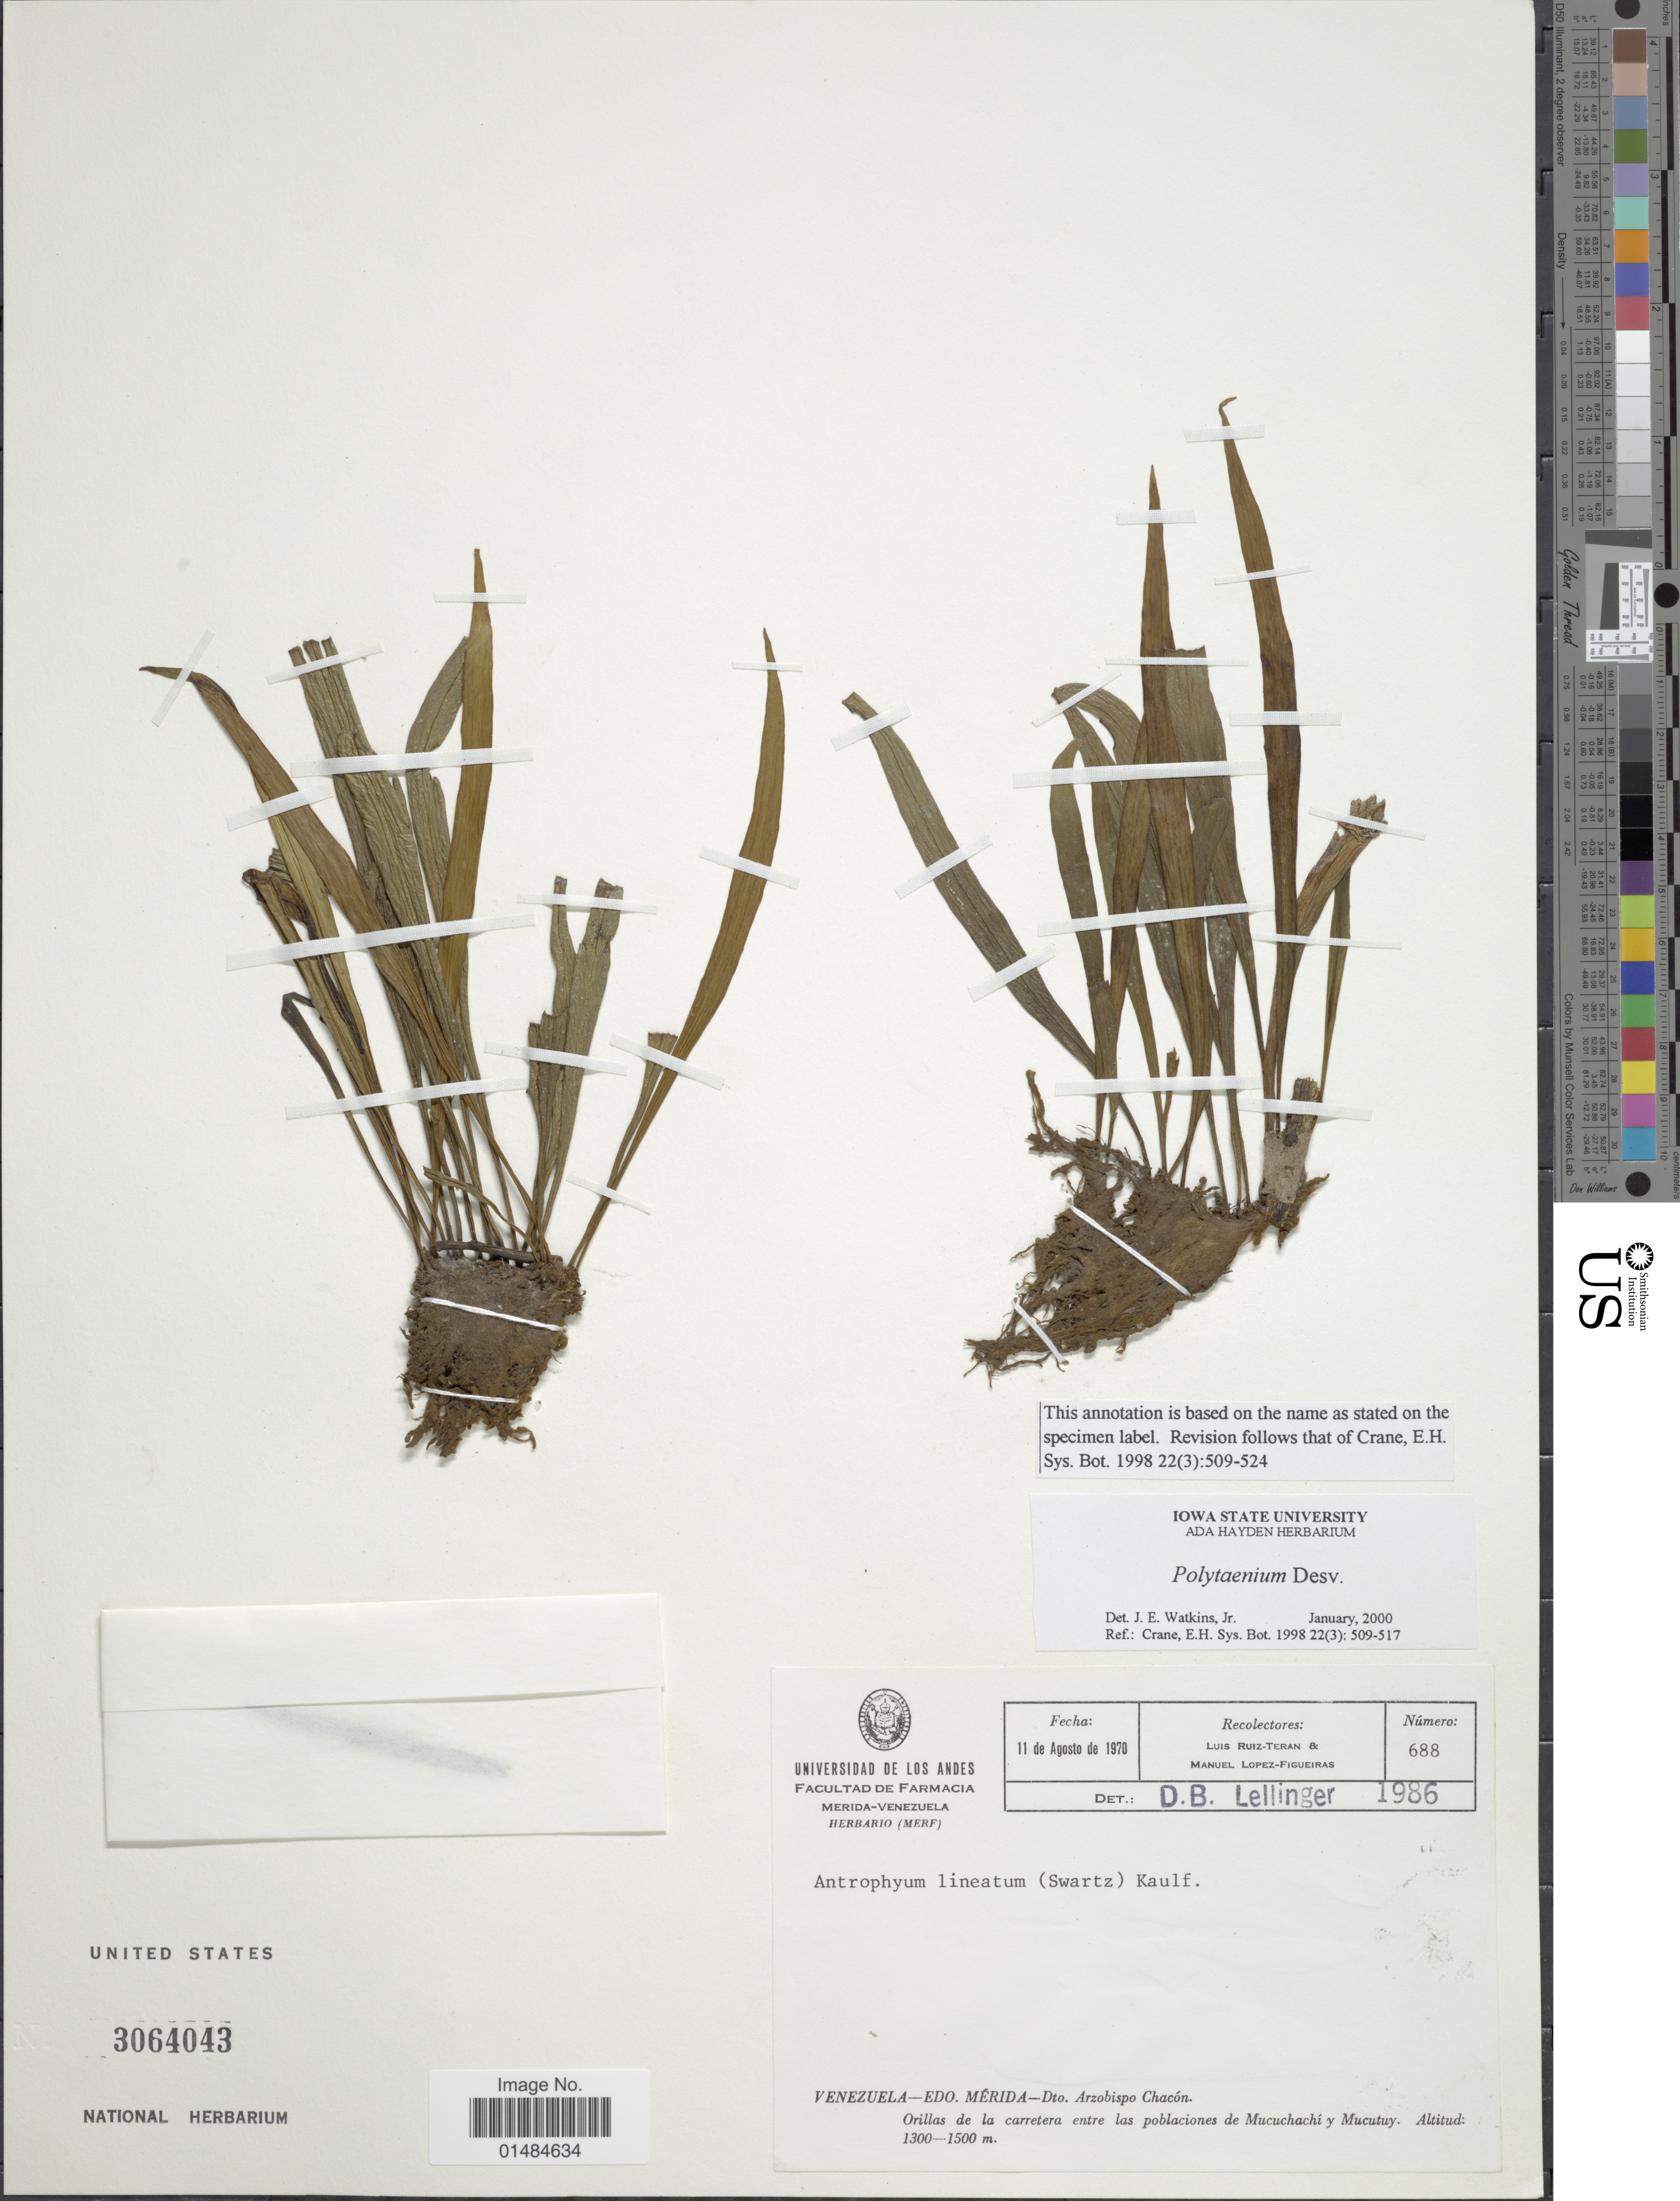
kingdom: Plantae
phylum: Tracheophyta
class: Polypodiopsida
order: Polypodiales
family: Pteridaceae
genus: Polytaenium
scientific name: Polytaenium lineatum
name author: (Sw.) J. Sm.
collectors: L. E. Ruíz-Terán & M. López Figueiras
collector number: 688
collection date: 1970-08-11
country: Venezuela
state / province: Mérida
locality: Edo. Mérida- Dto. Arzobispo Chacón. Orillas de la carretera entre las poblaciones de Mucuchachí y Mucutuy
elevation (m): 1300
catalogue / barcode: US 3064043